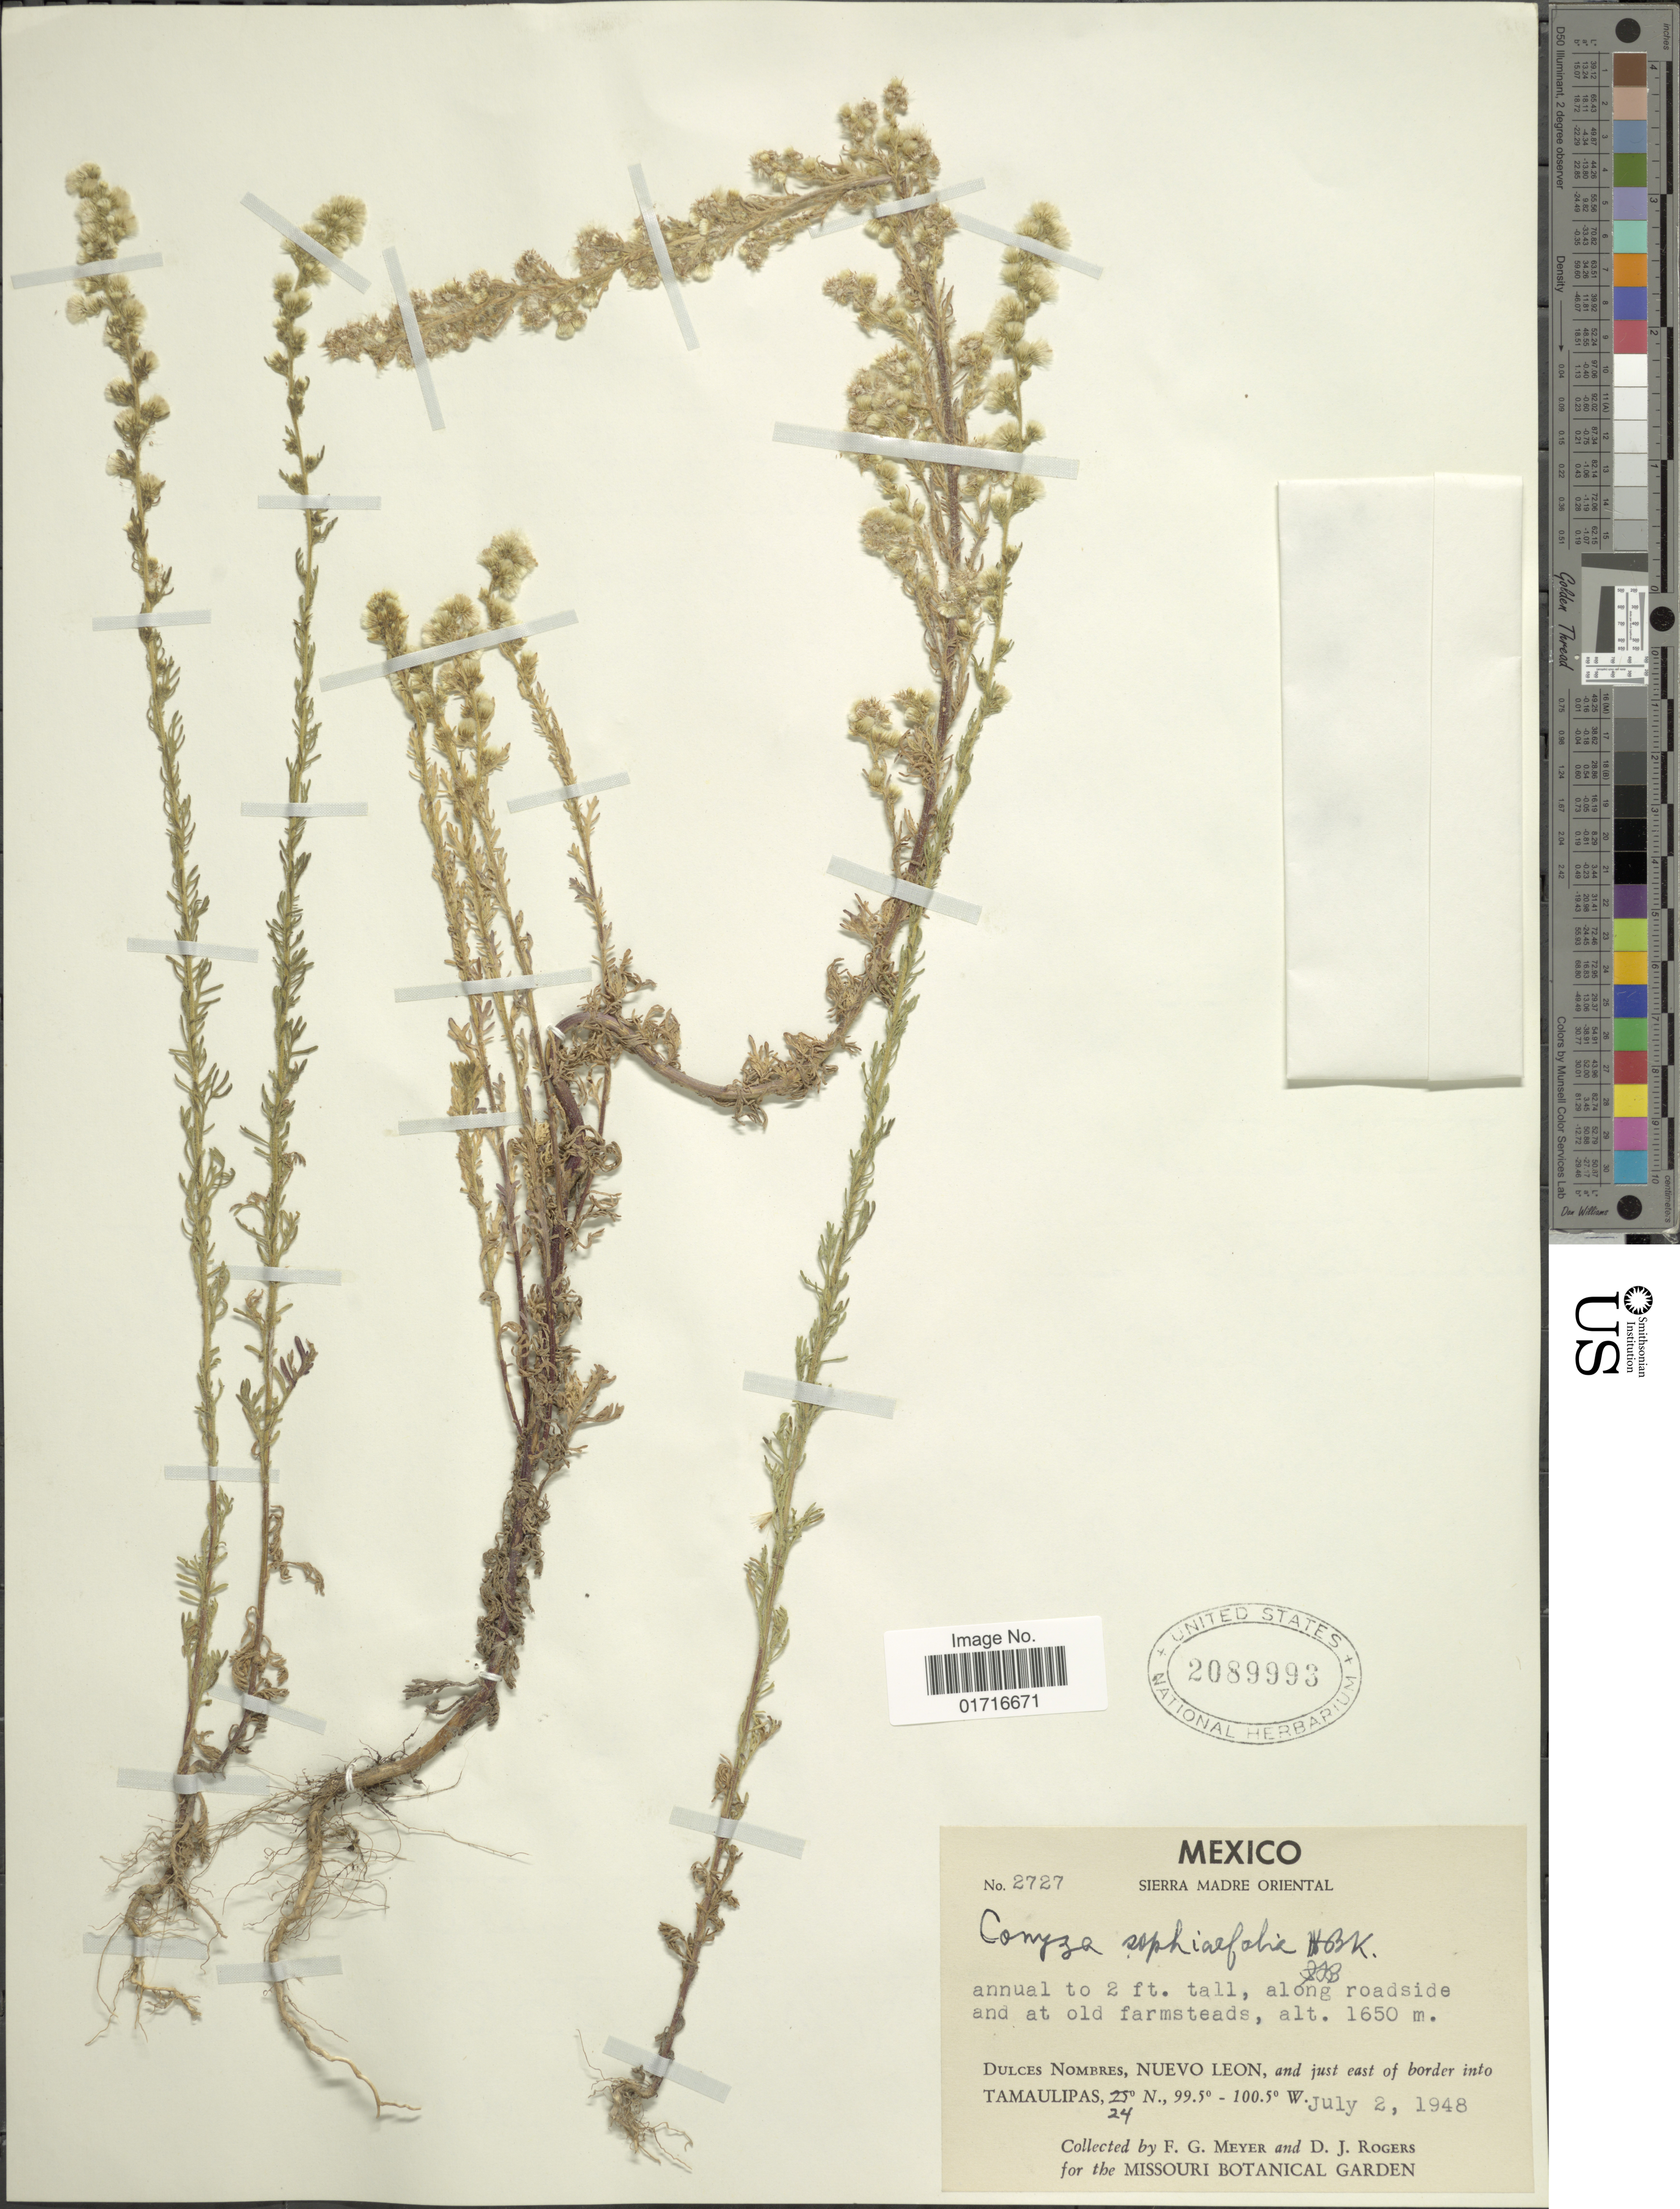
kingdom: Plantae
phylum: Tracheophyta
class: Magnoliopsida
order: Asterales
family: Asteraceae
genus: Conyza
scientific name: Conyza sophiaefolia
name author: Kunth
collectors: F. G. Meyer & D. J. Rogers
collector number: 2727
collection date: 1948-07-02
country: Mexico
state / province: Nuevo León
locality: Dulces Nombres, Nuebo Leon, and just east of border intoTamaulipas,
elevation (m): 1650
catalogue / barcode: US 2089993